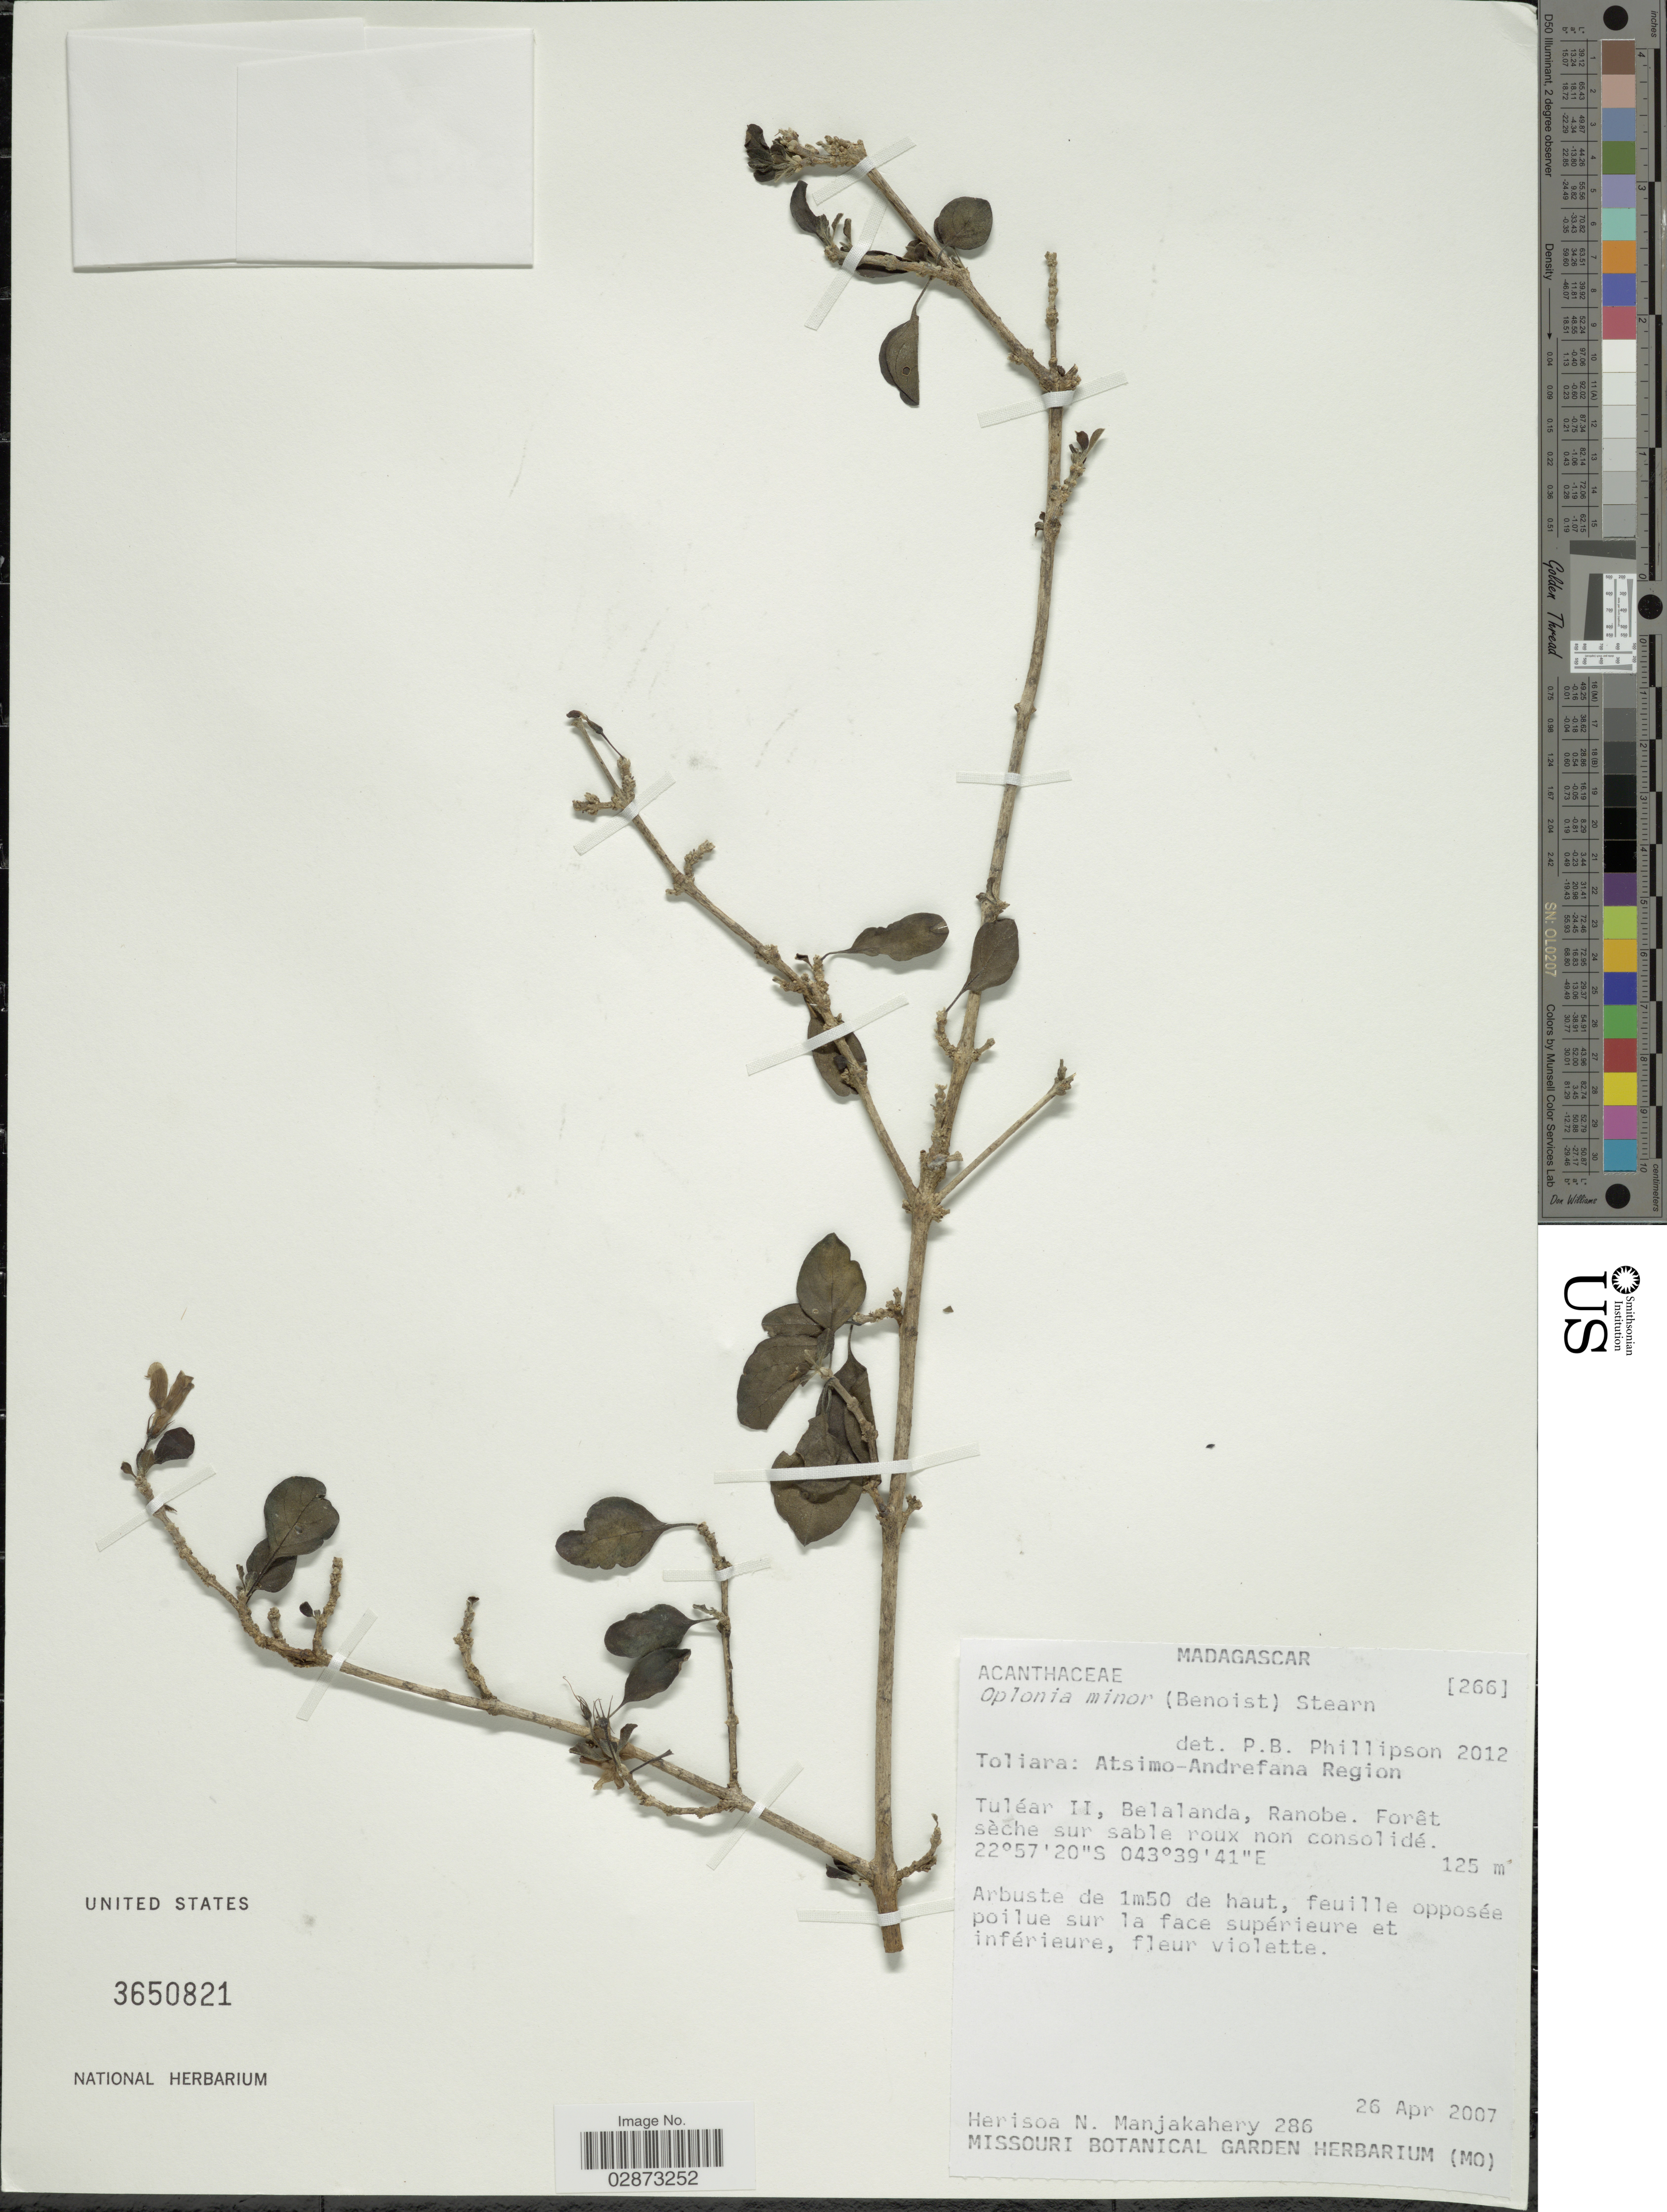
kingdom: Plantae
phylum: Tracheophyta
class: Magnoliopsida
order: Lamiales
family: Acanthaceae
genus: Oplonia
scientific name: Oplonia minor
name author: (Benoist) Stearn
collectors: H. N. Manjakahery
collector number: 286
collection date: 2007-04-26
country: Madagascar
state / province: Atsimo-Andrefana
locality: Atsimo-Andrefana Region. Tuléar II, Belalanda, Ranobe.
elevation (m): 125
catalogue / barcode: US 3650821